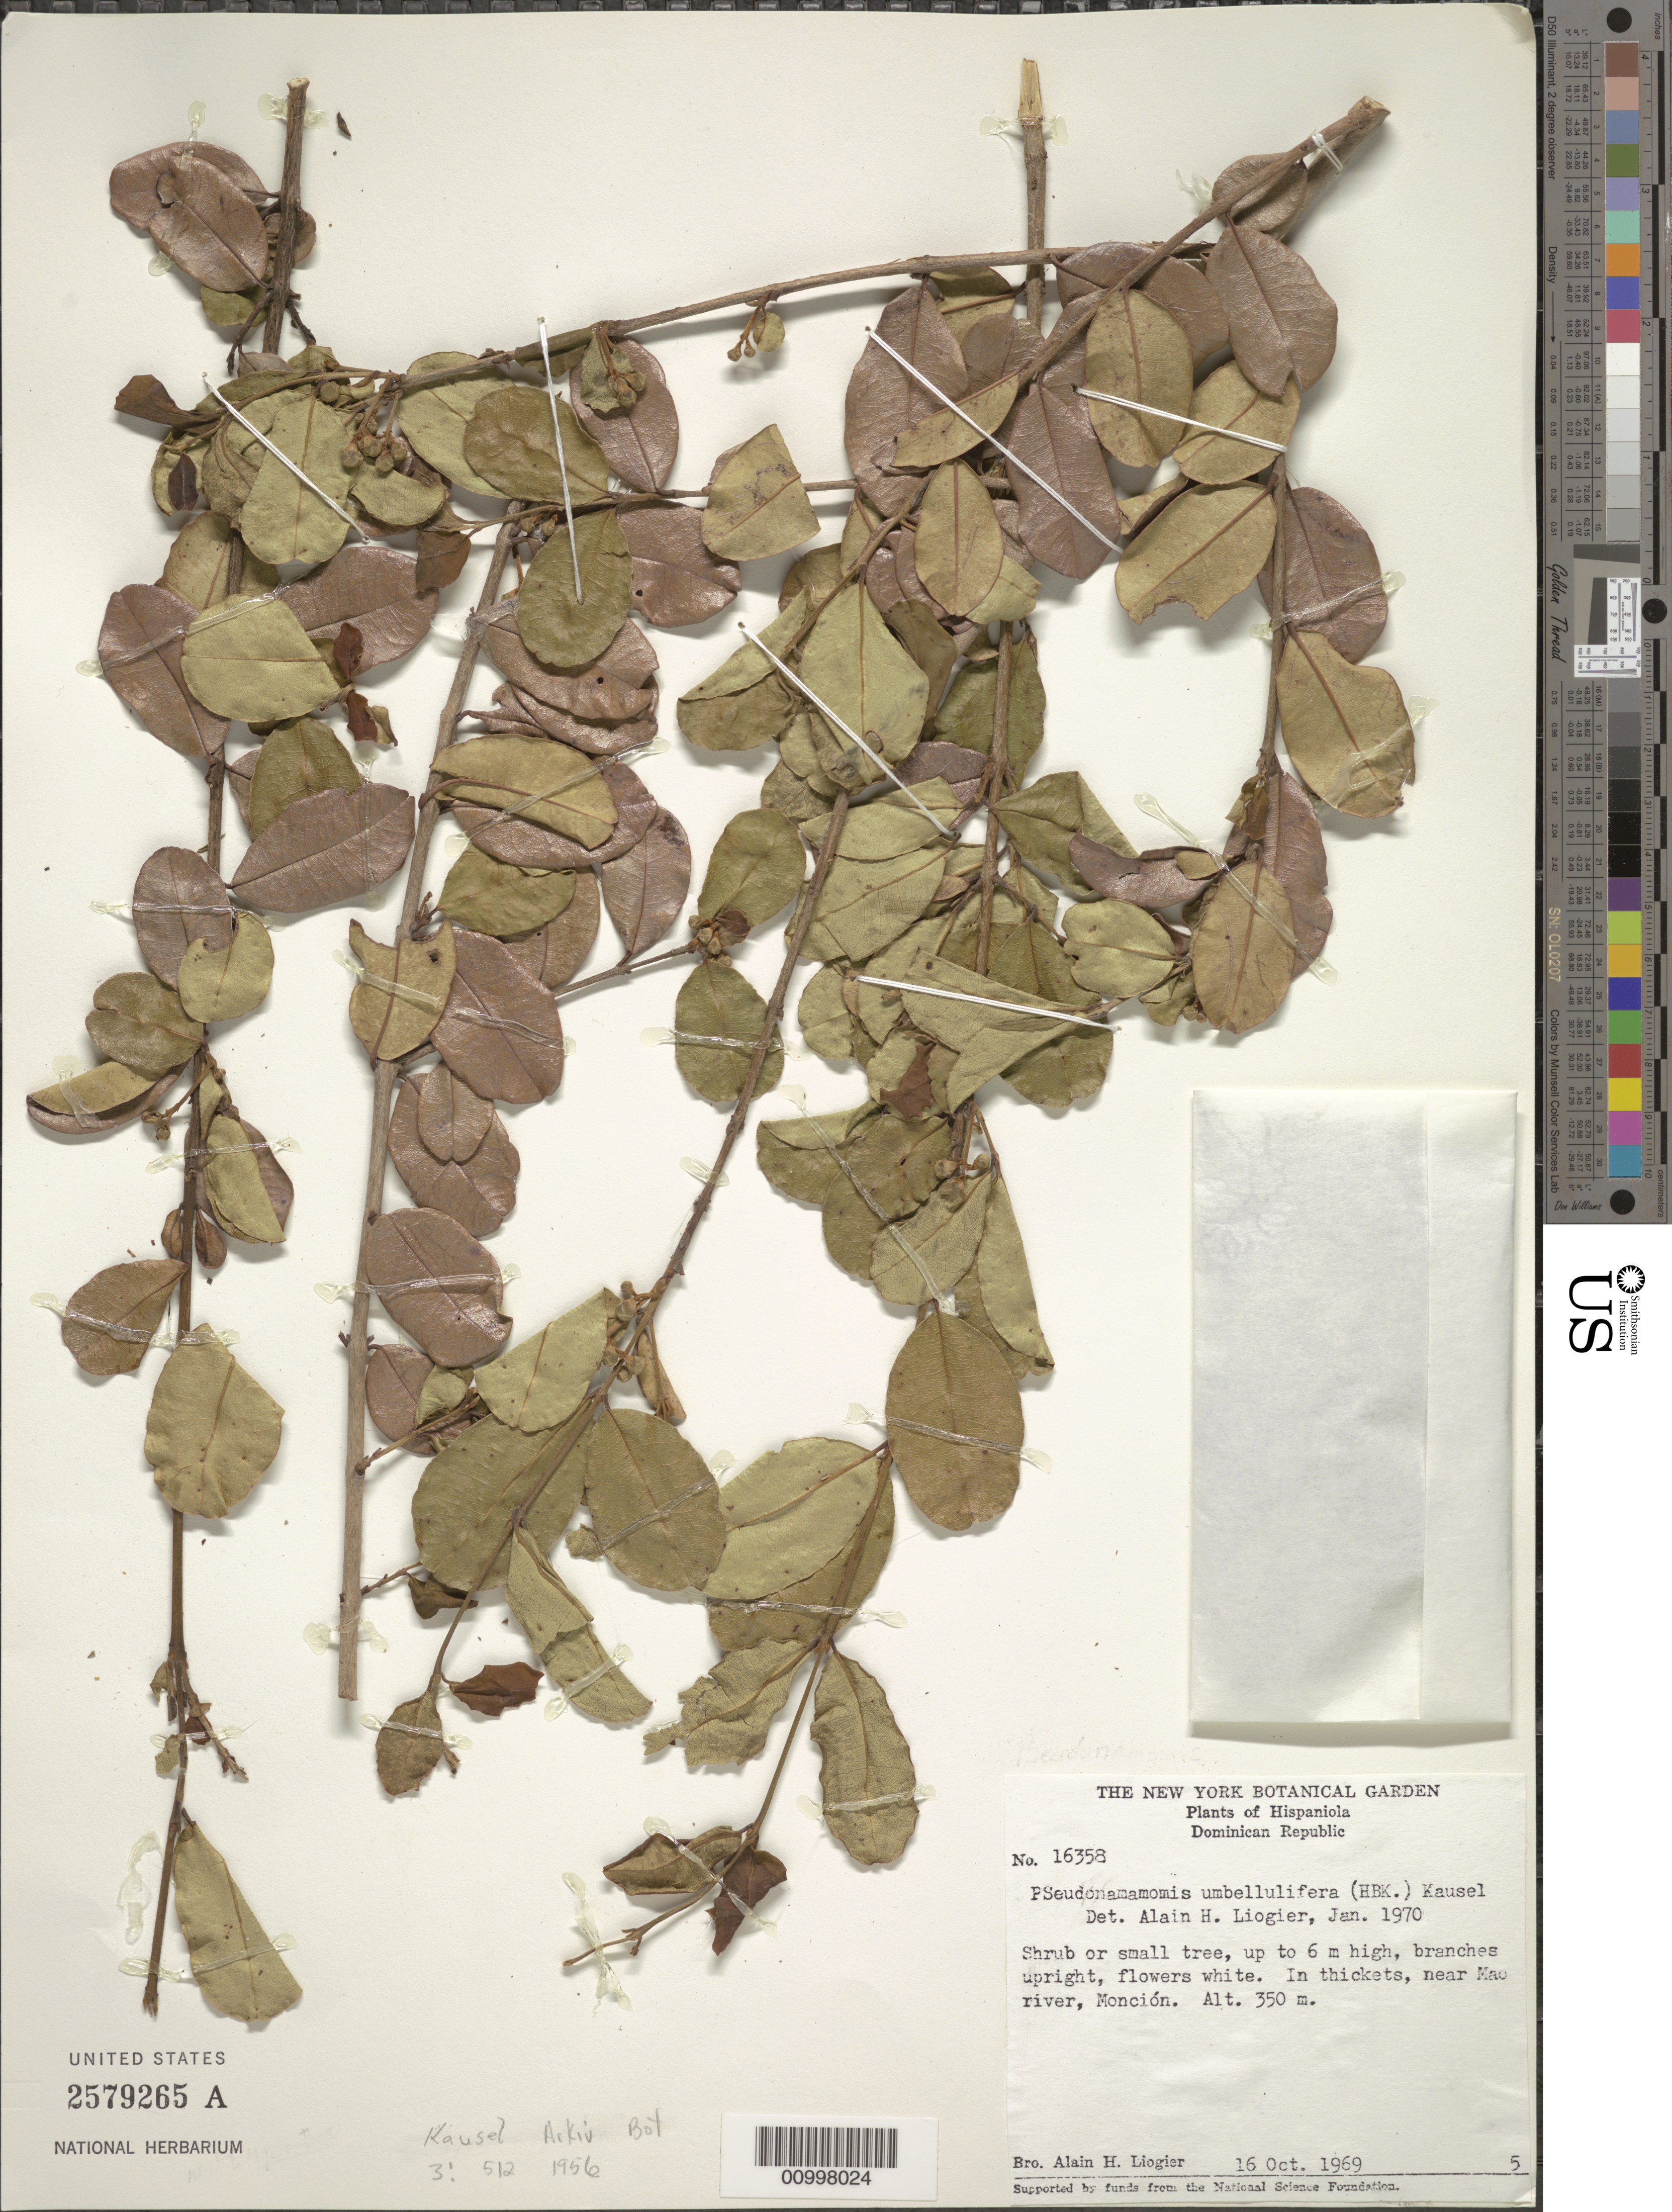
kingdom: Plantae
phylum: Tracheophyta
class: Magnoliopsida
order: Myrtales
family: Myrtaceae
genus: Eugenia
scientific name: Eugenia umbellulifera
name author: (Kunth) Krug & Urb.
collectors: A. H. Liogier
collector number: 16358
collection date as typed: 16 Oct 1969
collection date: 1969-10-16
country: Dominican Republic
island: Hispaniola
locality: Near Mao River, Moncion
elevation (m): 350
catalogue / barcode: US 2579265A